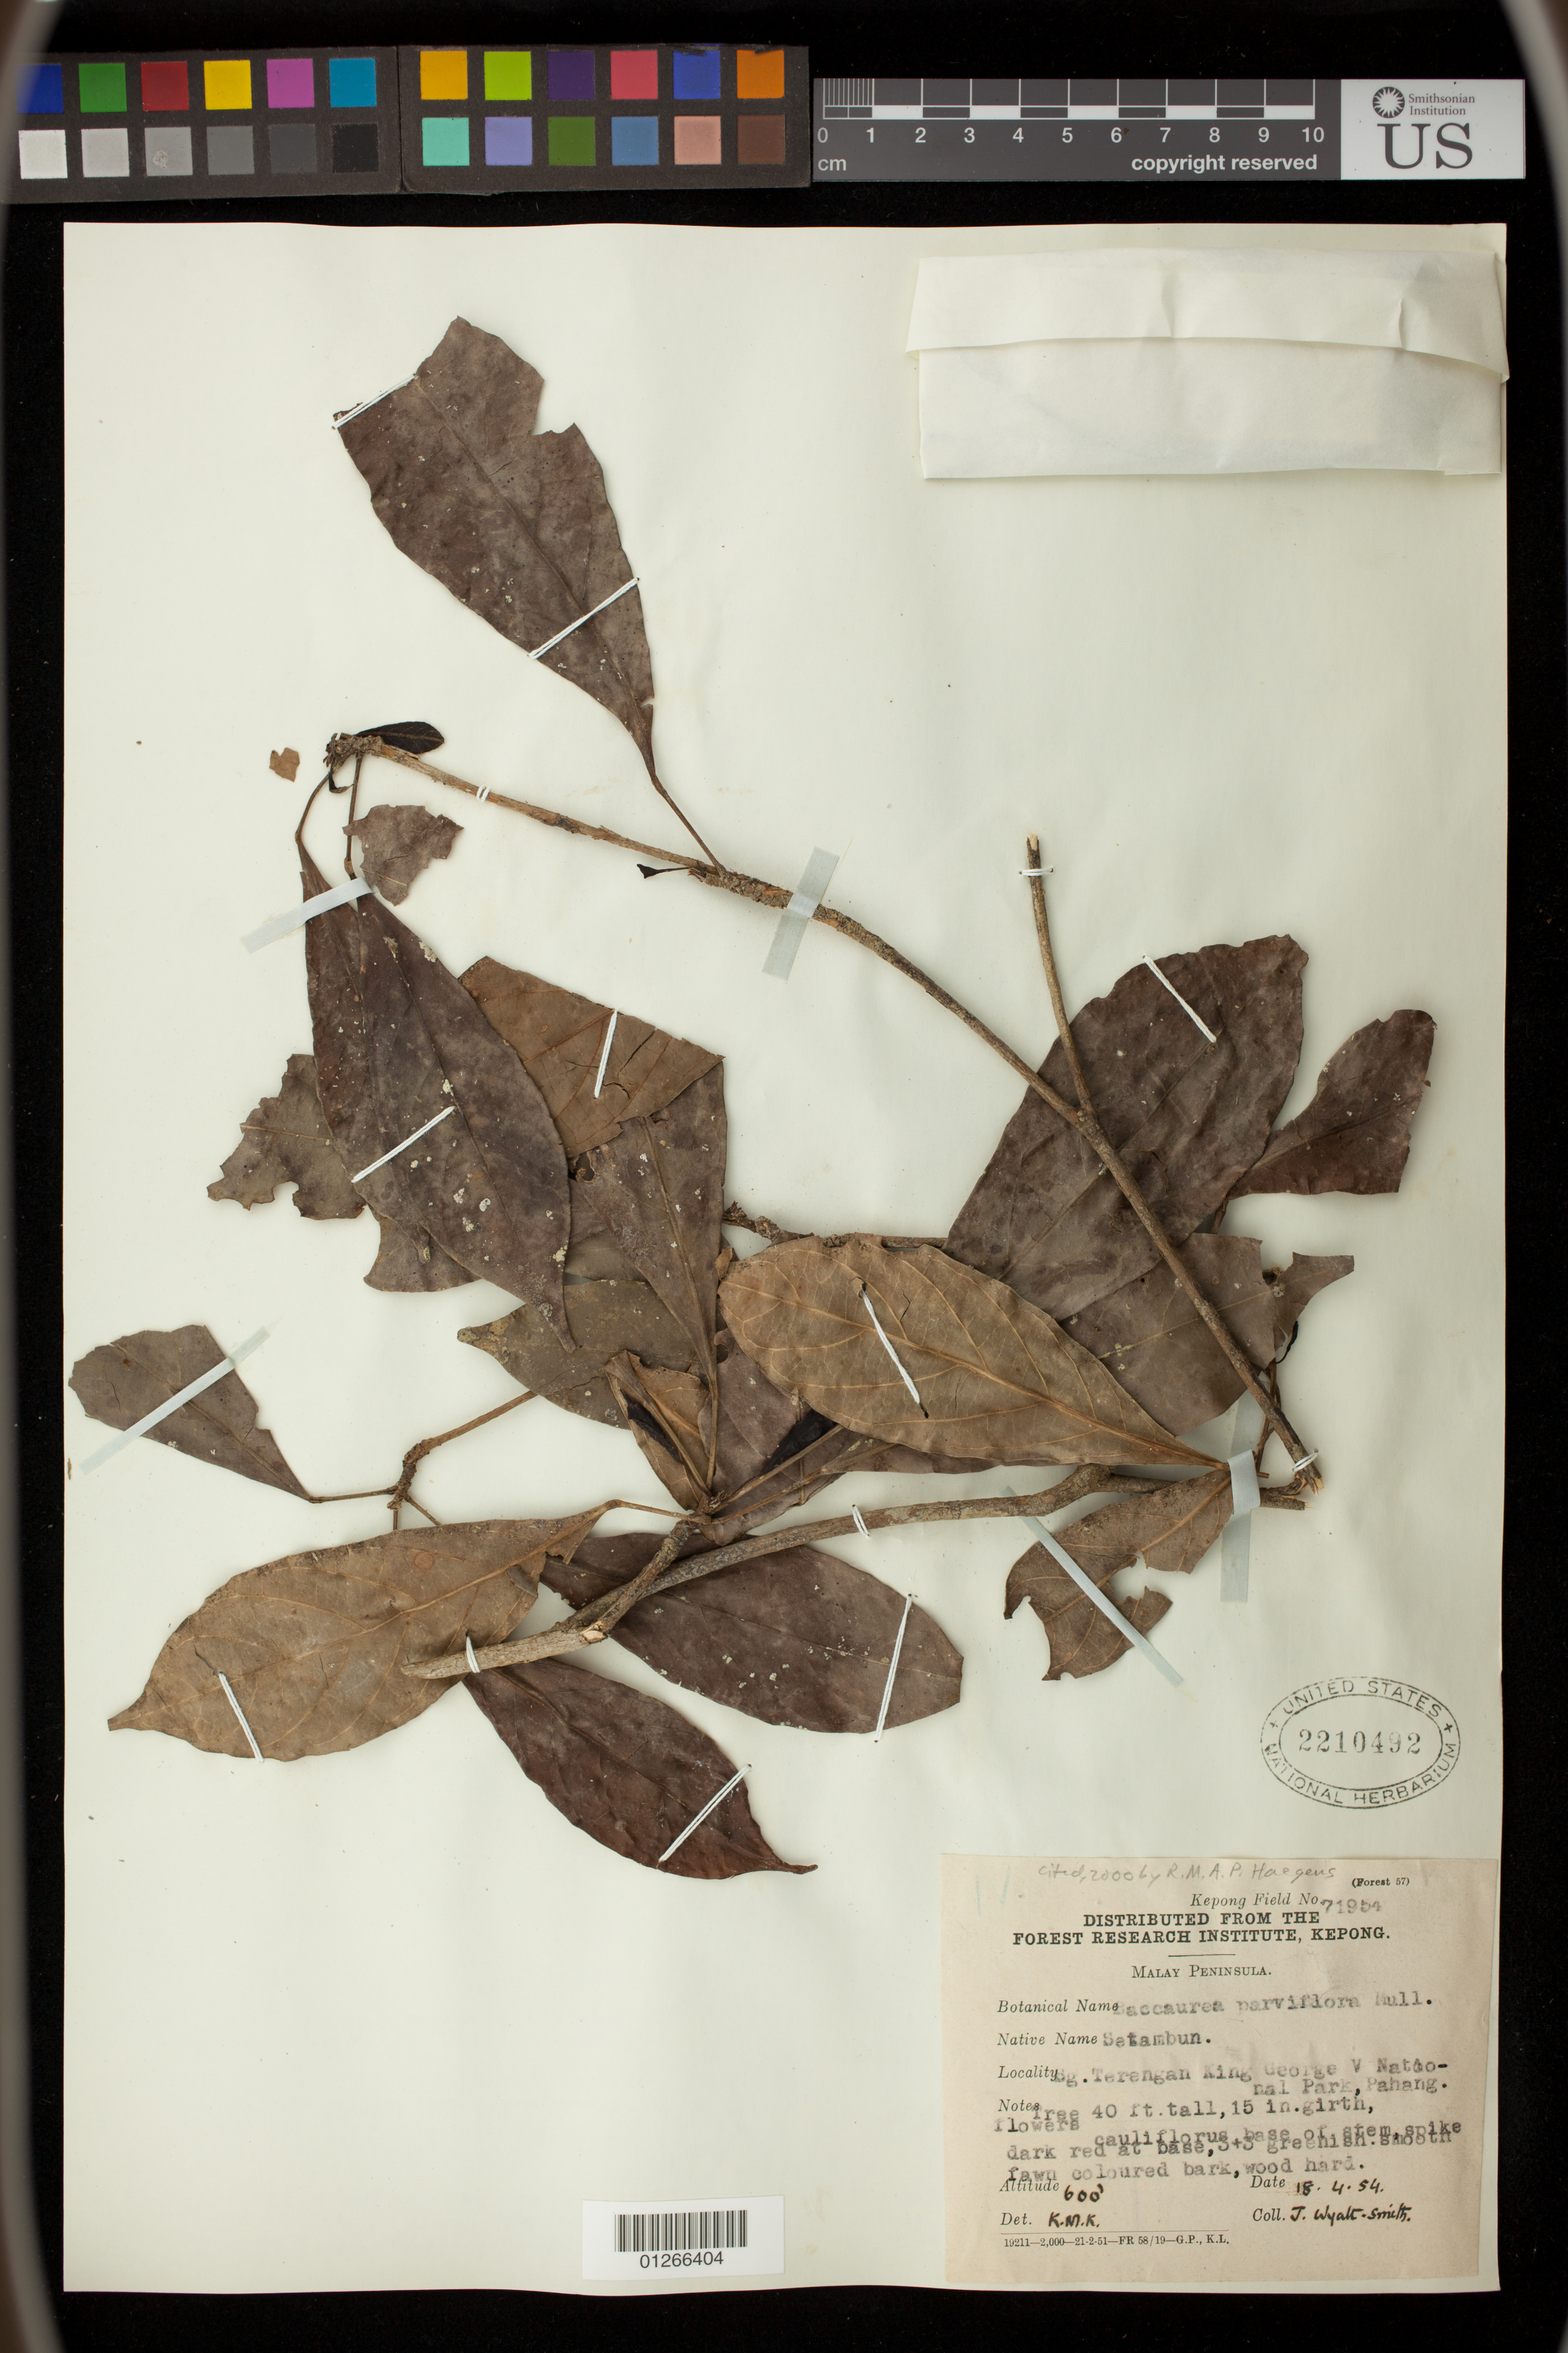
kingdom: Plantae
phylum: Tracheophyta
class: Magnoliopsida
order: Malpighiales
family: Phyllanthaceae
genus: Baccaurea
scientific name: Baccaurea parviflora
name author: M. Arg.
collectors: J. Wyatt-Smith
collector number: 71954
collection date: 1954-04-18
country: Malaysia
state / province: Pahang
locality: Malay Peninsula. Sg. Terengan, King George V National Park.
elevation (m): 183